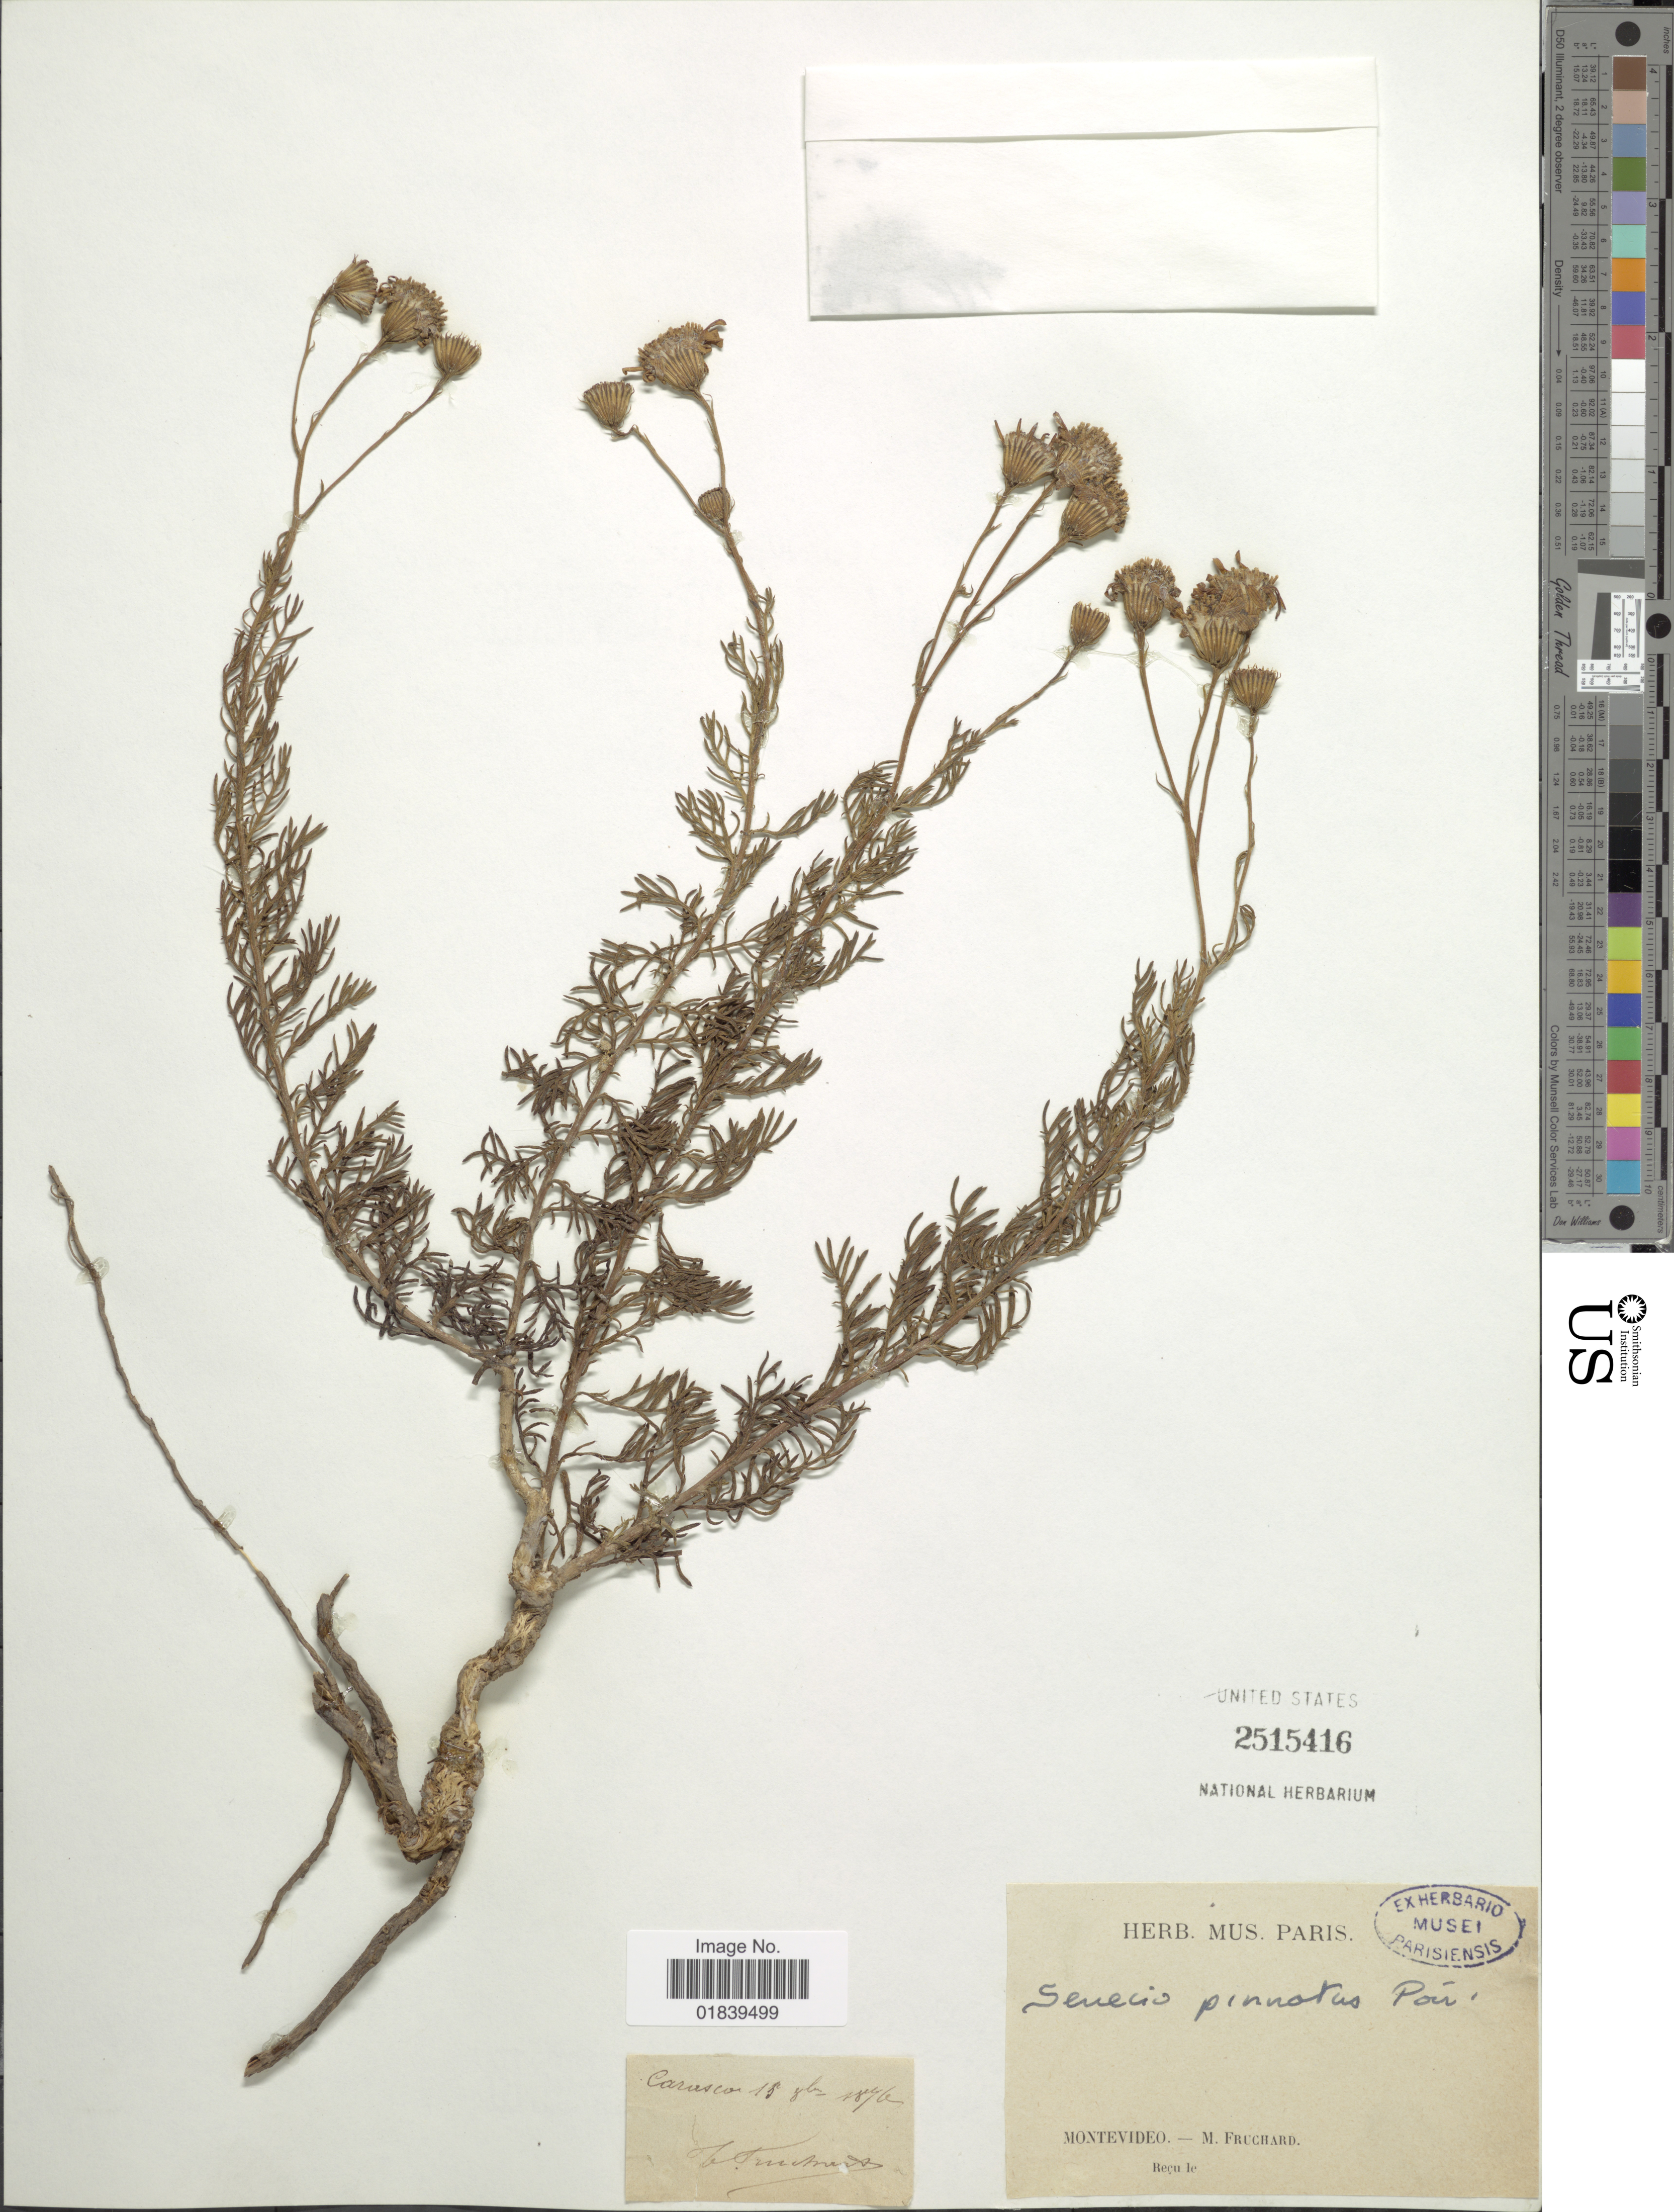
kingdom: Plantae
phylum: Tracheophyta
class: Magnoliopsida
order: Asterales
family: Asteraceae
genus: Senecio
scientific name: Senecio pinnatus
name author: Poir.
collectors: M. Fruchard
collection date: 1876-10-15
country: Uruguay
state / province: Montevideo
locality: Carasco, Montevideo.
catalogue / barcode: US 2515416